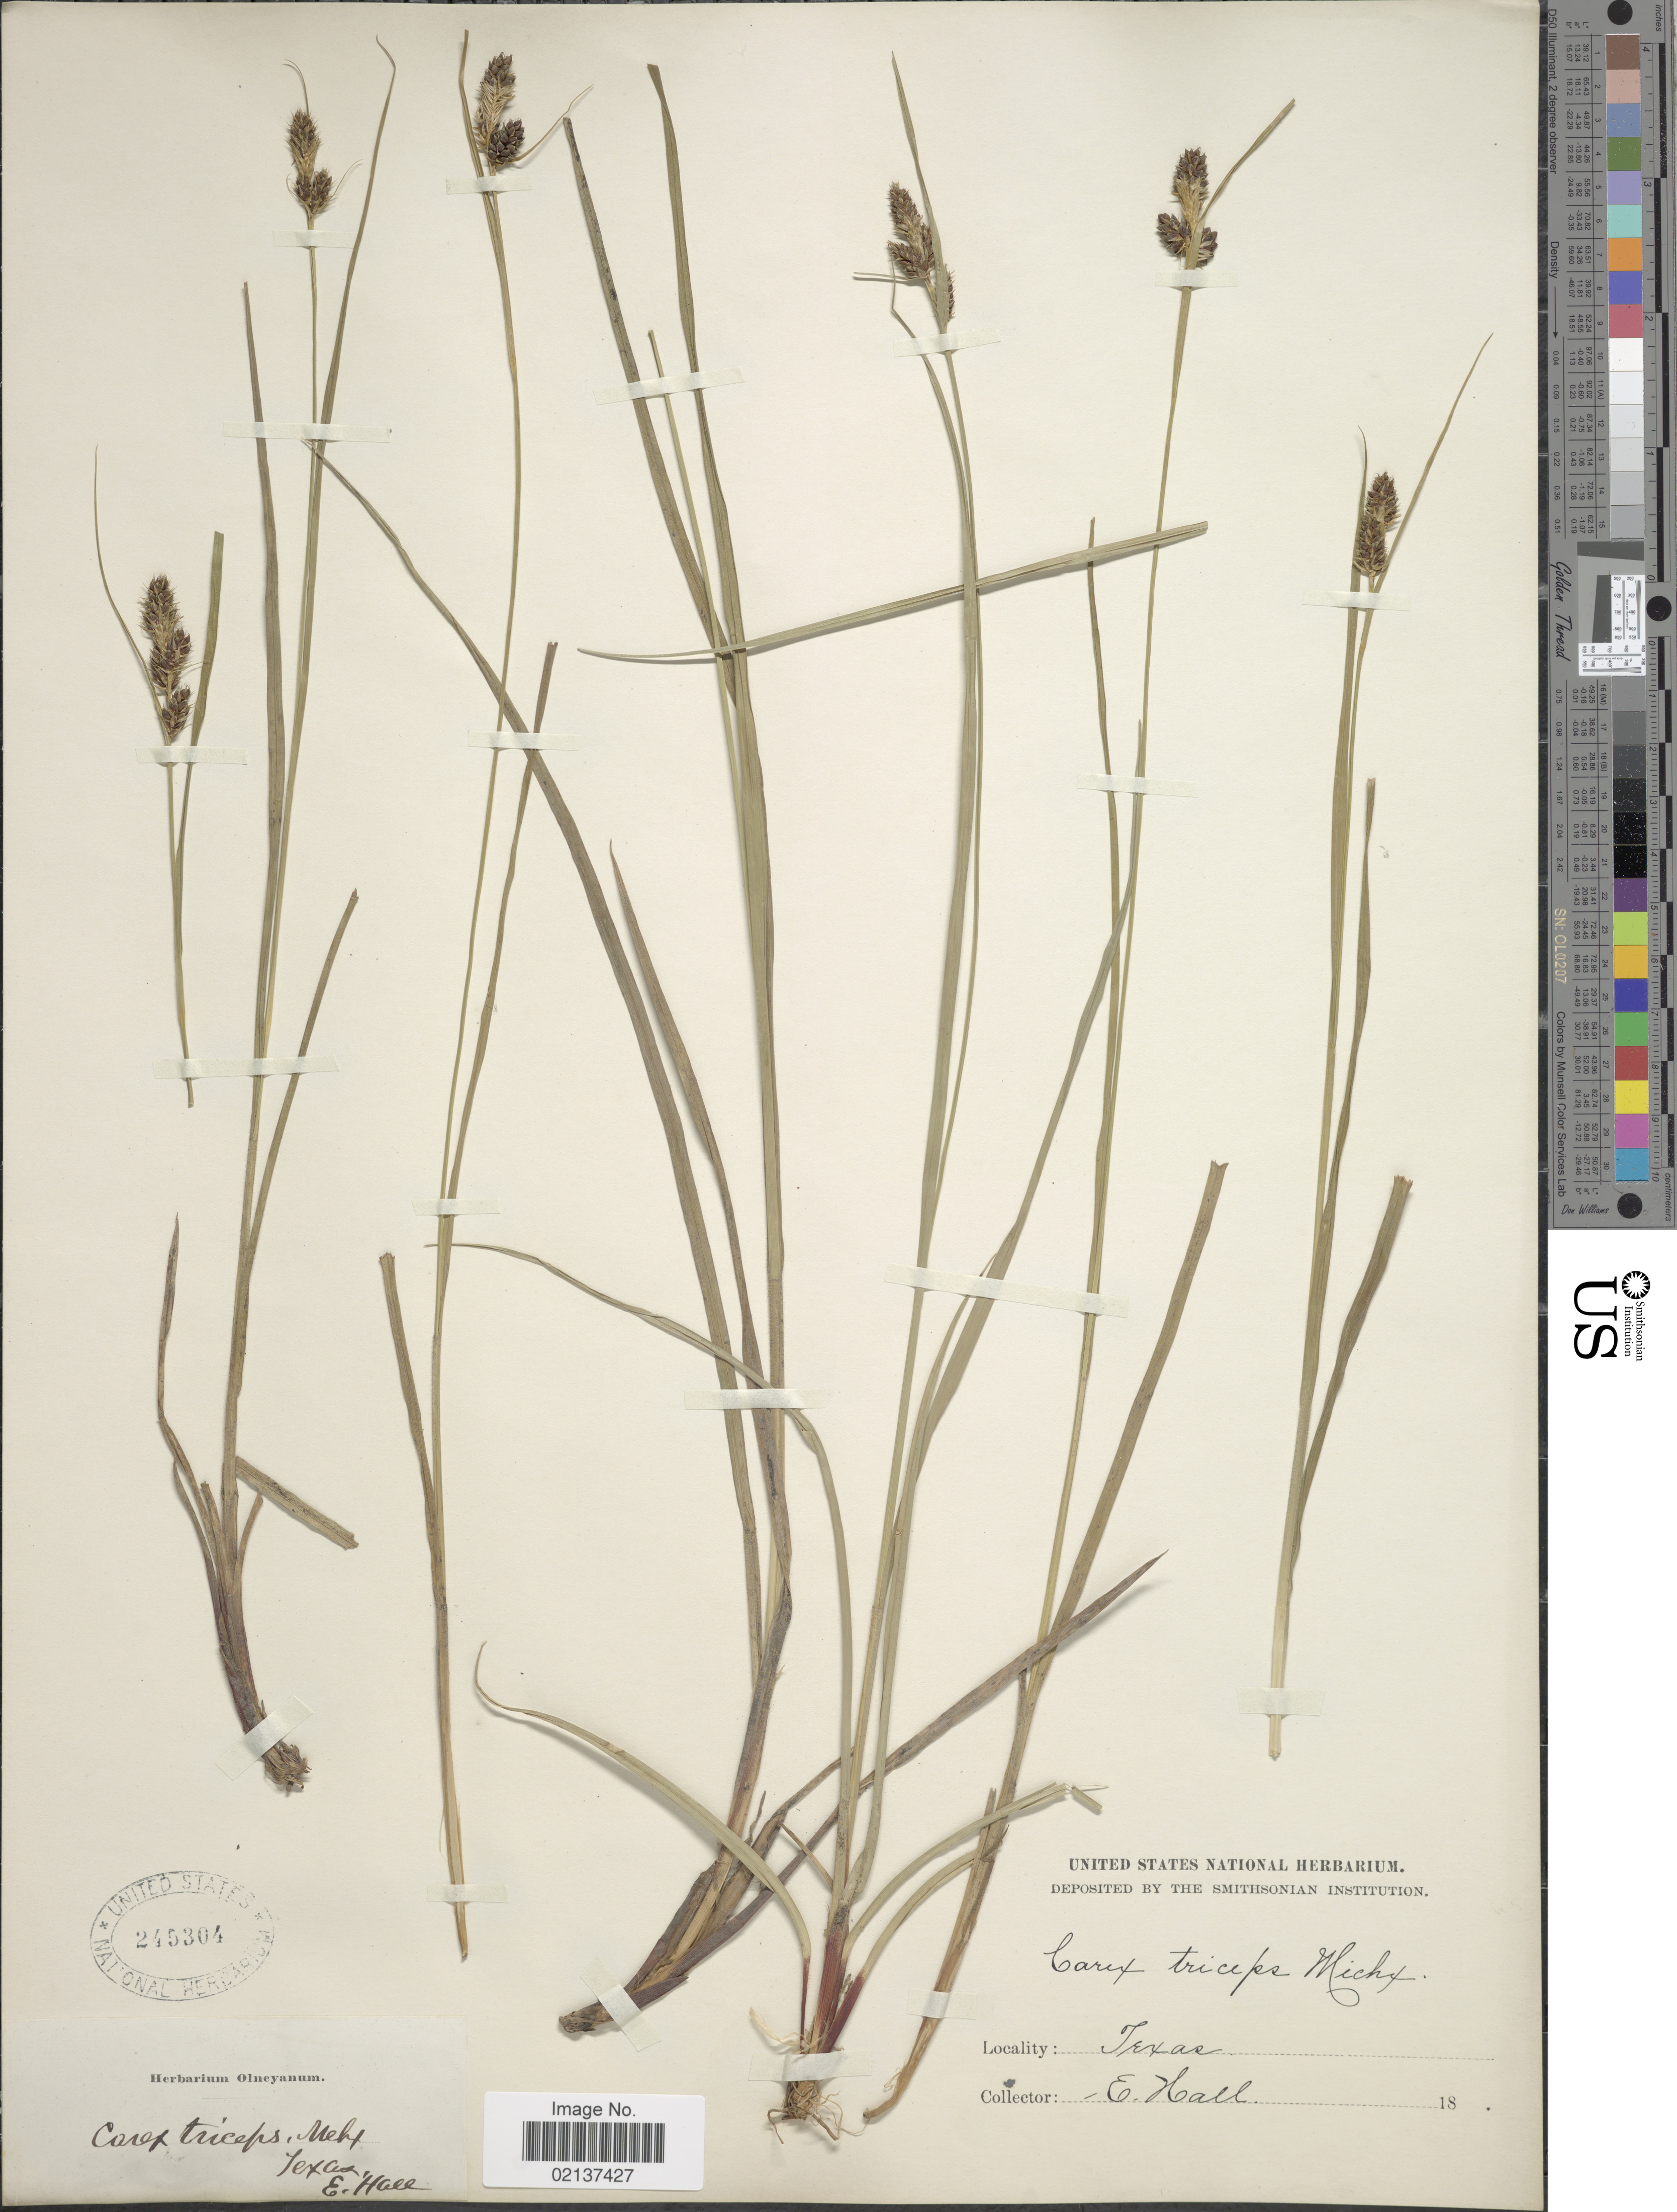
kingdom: Plantae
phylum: Tracheophyta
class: Liliopsida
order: Poales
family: Cyperaceae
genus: Carex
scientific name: Carex hirsutella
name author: Mack.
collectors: E. Hall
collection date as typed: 18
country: United States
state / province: Texas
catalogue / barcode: US 245304